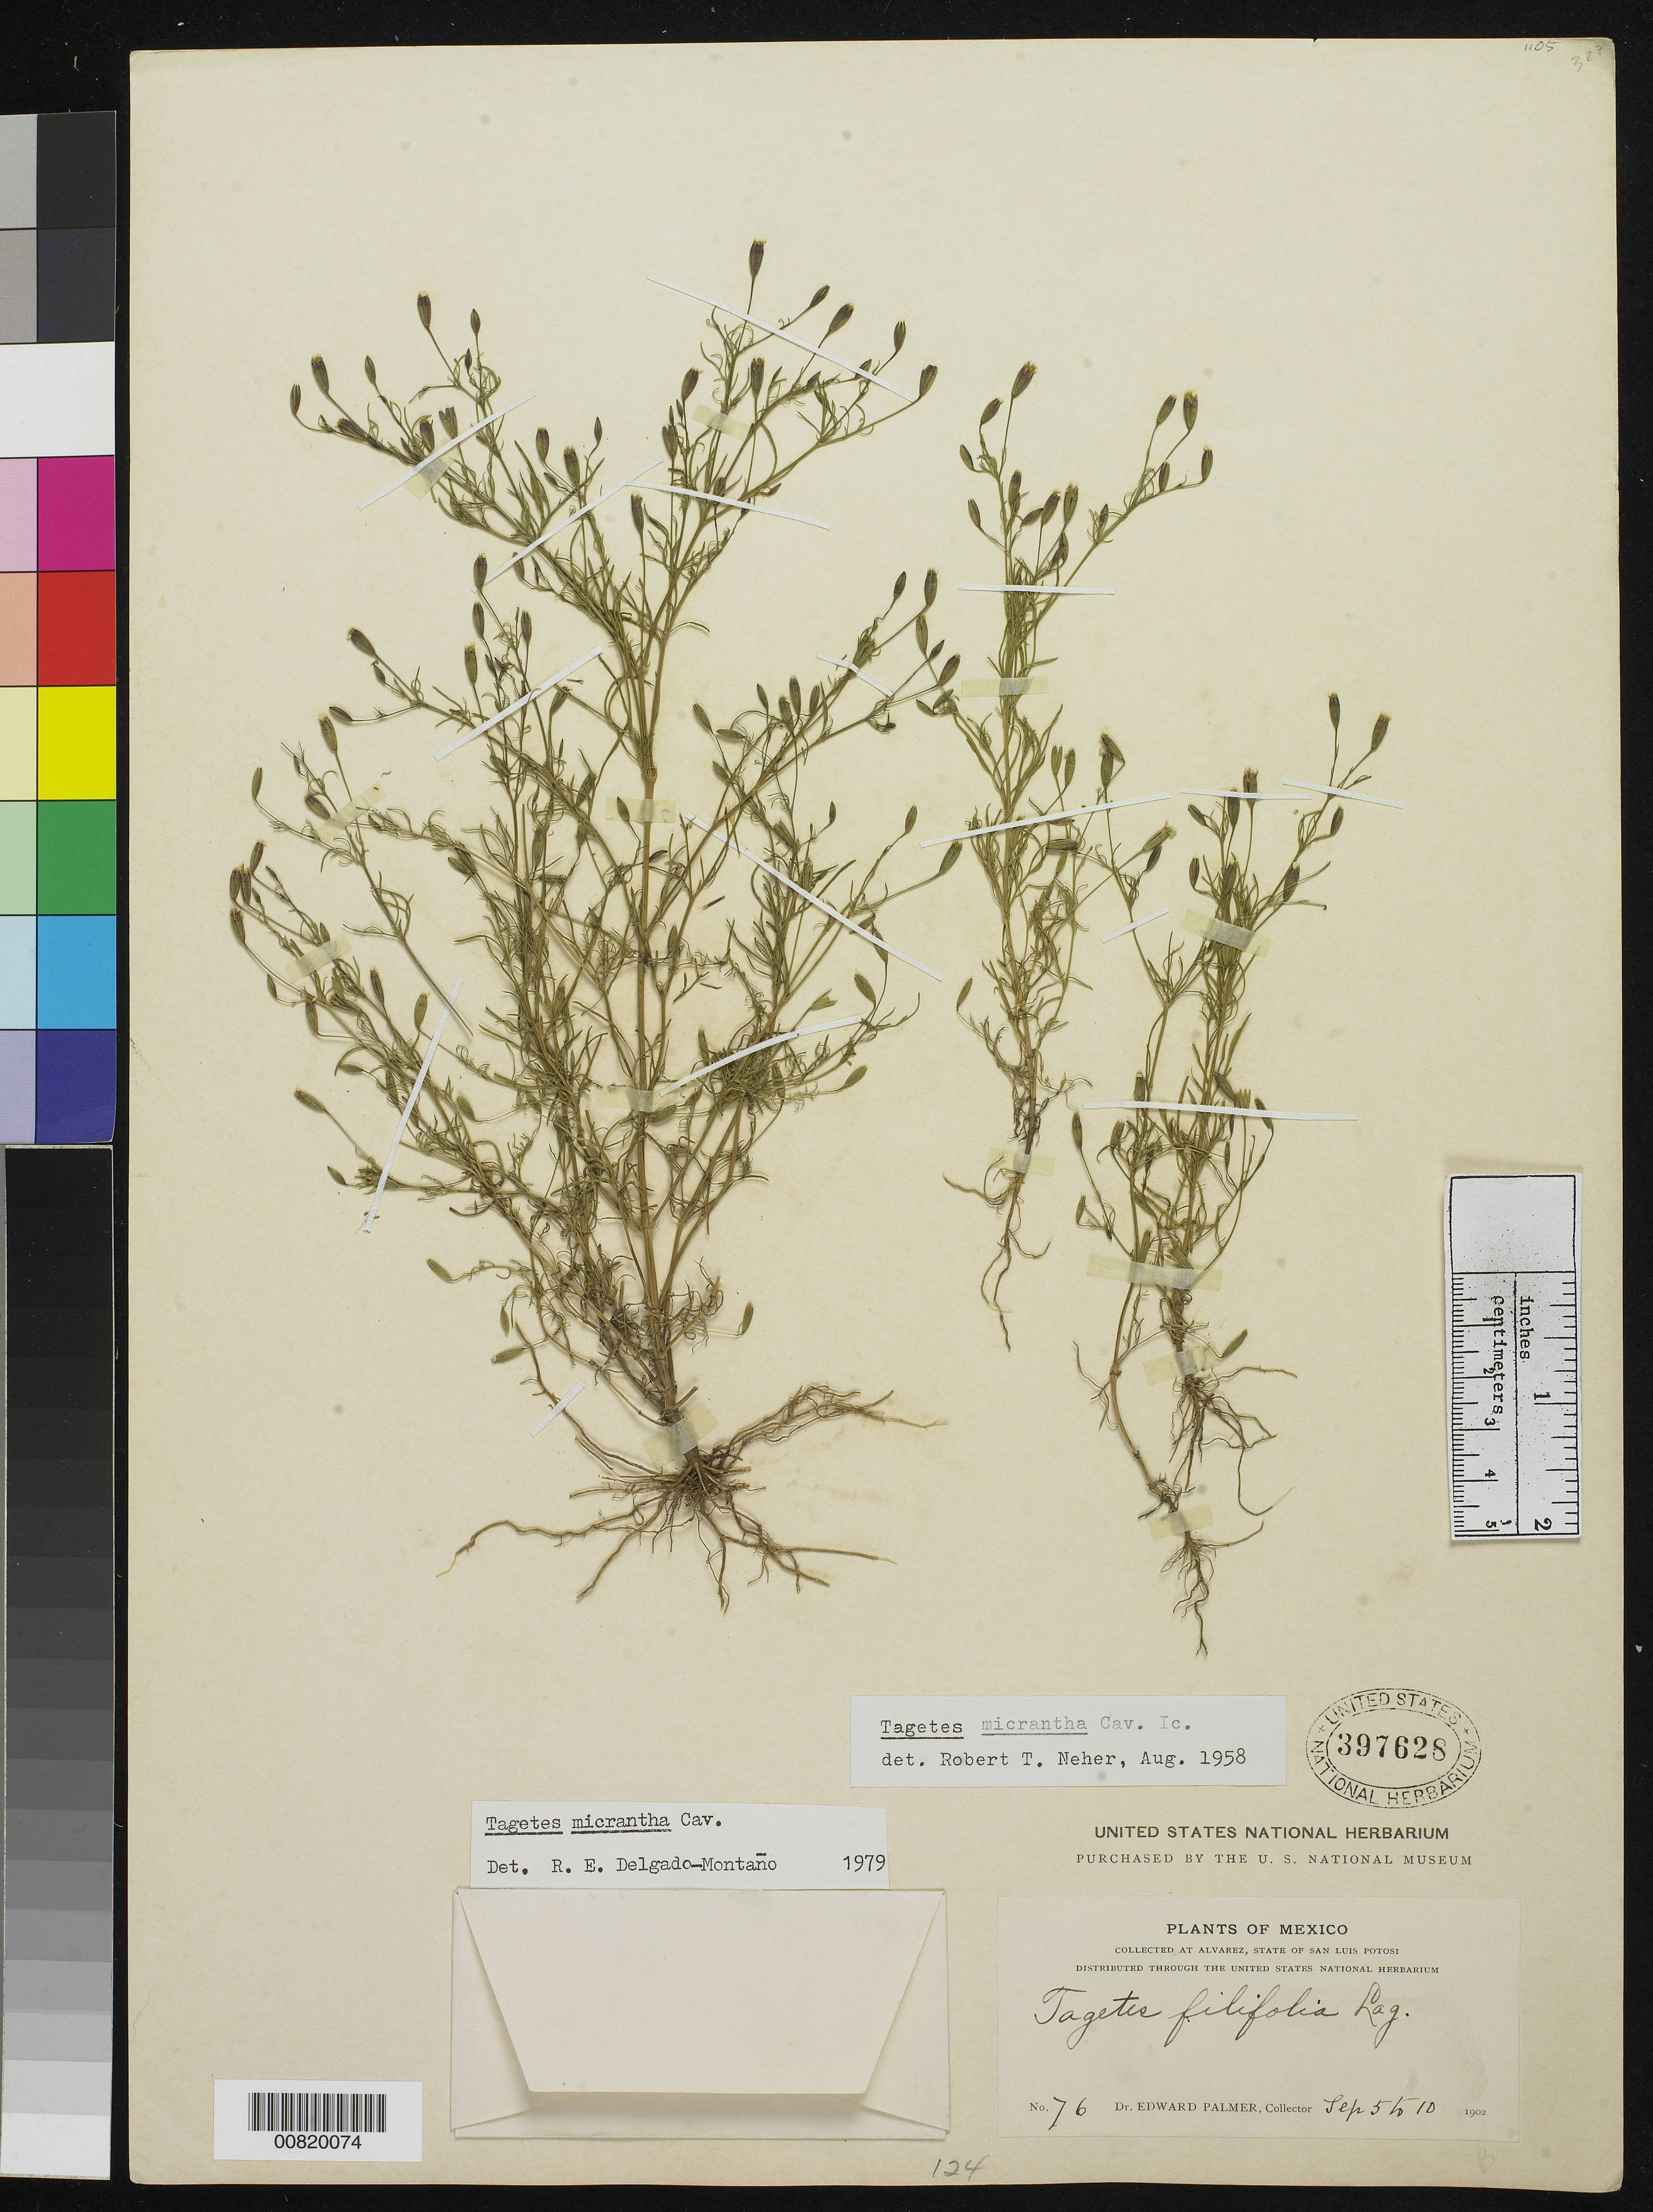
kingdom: Plantae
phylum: Tracheophyta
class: Magnoliopsida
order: Asterales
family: Asteraceae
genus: Tagetes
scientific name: Tagetes micrantha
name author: Cav.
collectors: E. Palmer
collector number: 76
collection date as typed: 05 Sep 1902 to 10 Sep 1902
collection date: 1902-09-05/1902-09-10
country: Mexico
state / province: San Luis Potosí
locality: Alvarez, San Luis Potosí.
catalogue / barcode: US 397628